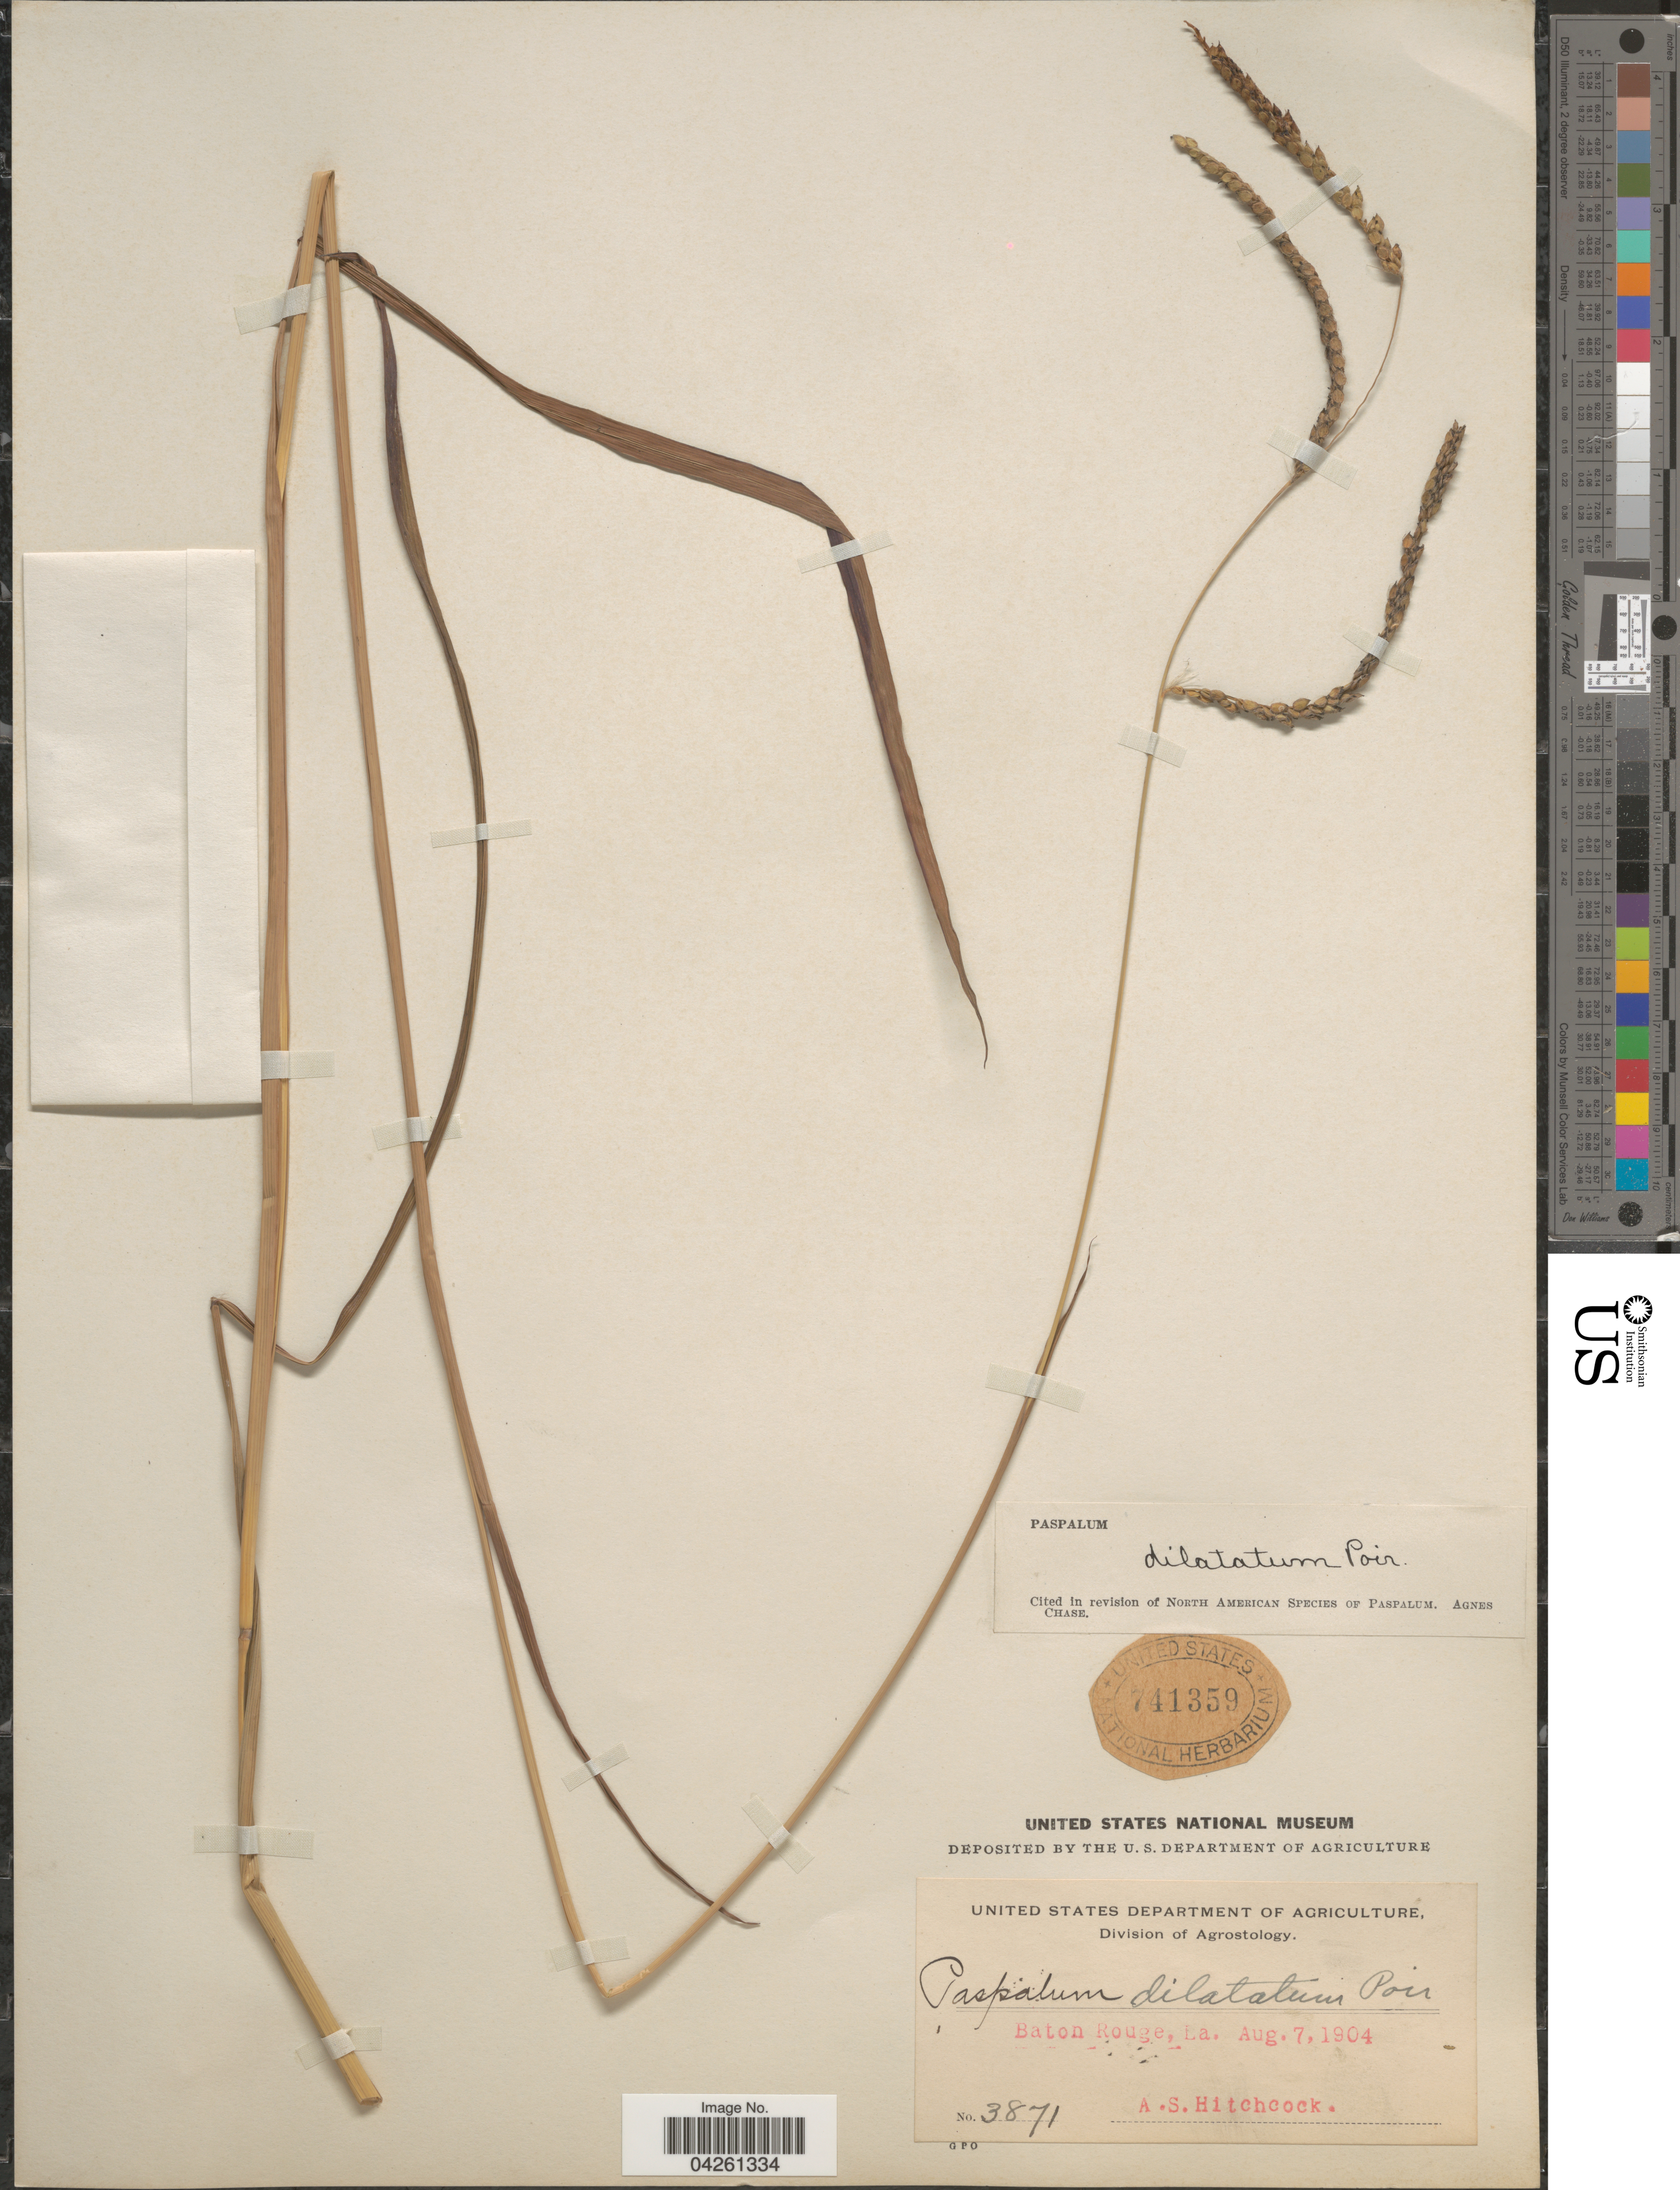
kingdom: Plantae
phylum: Tracheophyta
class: Liliopsida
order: Poales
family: Poaceae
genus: Paspalum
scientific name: Paspalum dilatatum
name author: Poir.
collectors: A. S. Hitchcock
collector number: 3871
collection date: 1904-08-07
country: United States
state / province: Louisiana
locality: Baton Rouge.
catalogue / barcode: US 741359